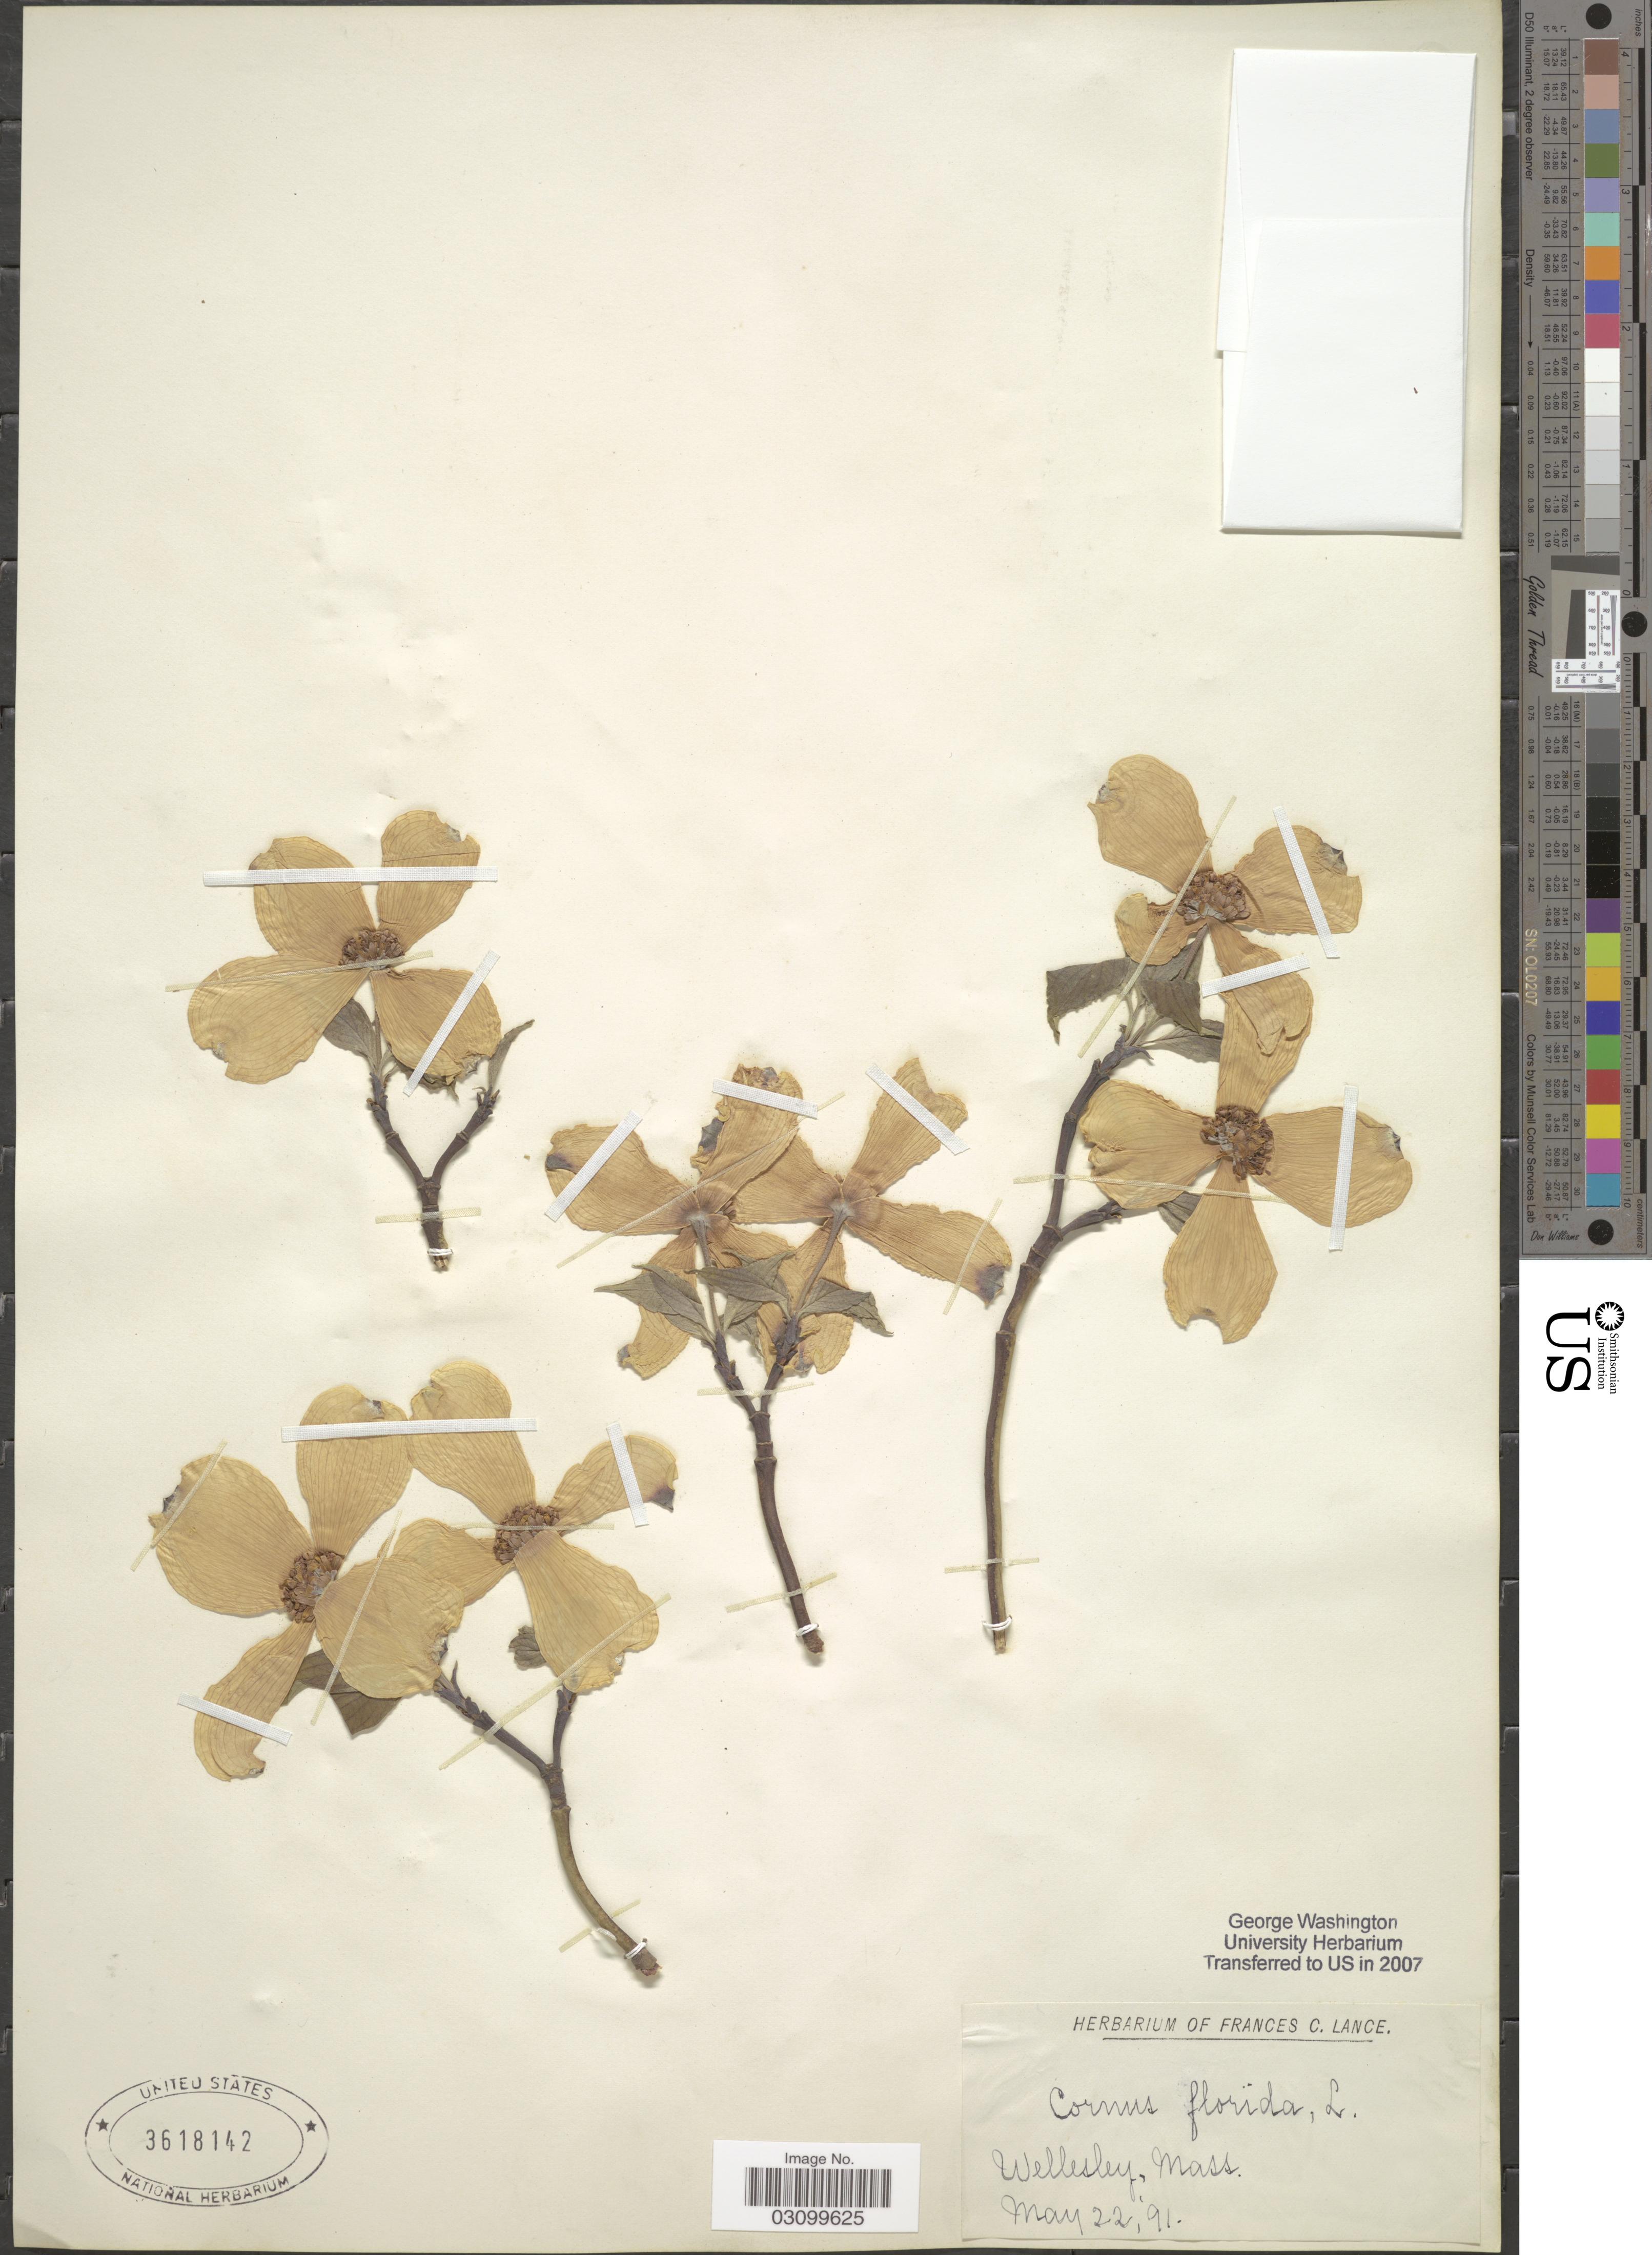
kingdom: Plantae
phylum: Tracheophyta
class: Magnoliopsida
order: Cornales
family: Cornaceae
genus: Cornus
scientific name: Cornus florida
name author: L.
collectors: ex herb. Frances C. Lance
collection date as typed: Transcribed d/m/y: 22/5/91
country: United States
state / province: Massachusetts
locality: Wellesley.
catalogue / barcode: US 3618142